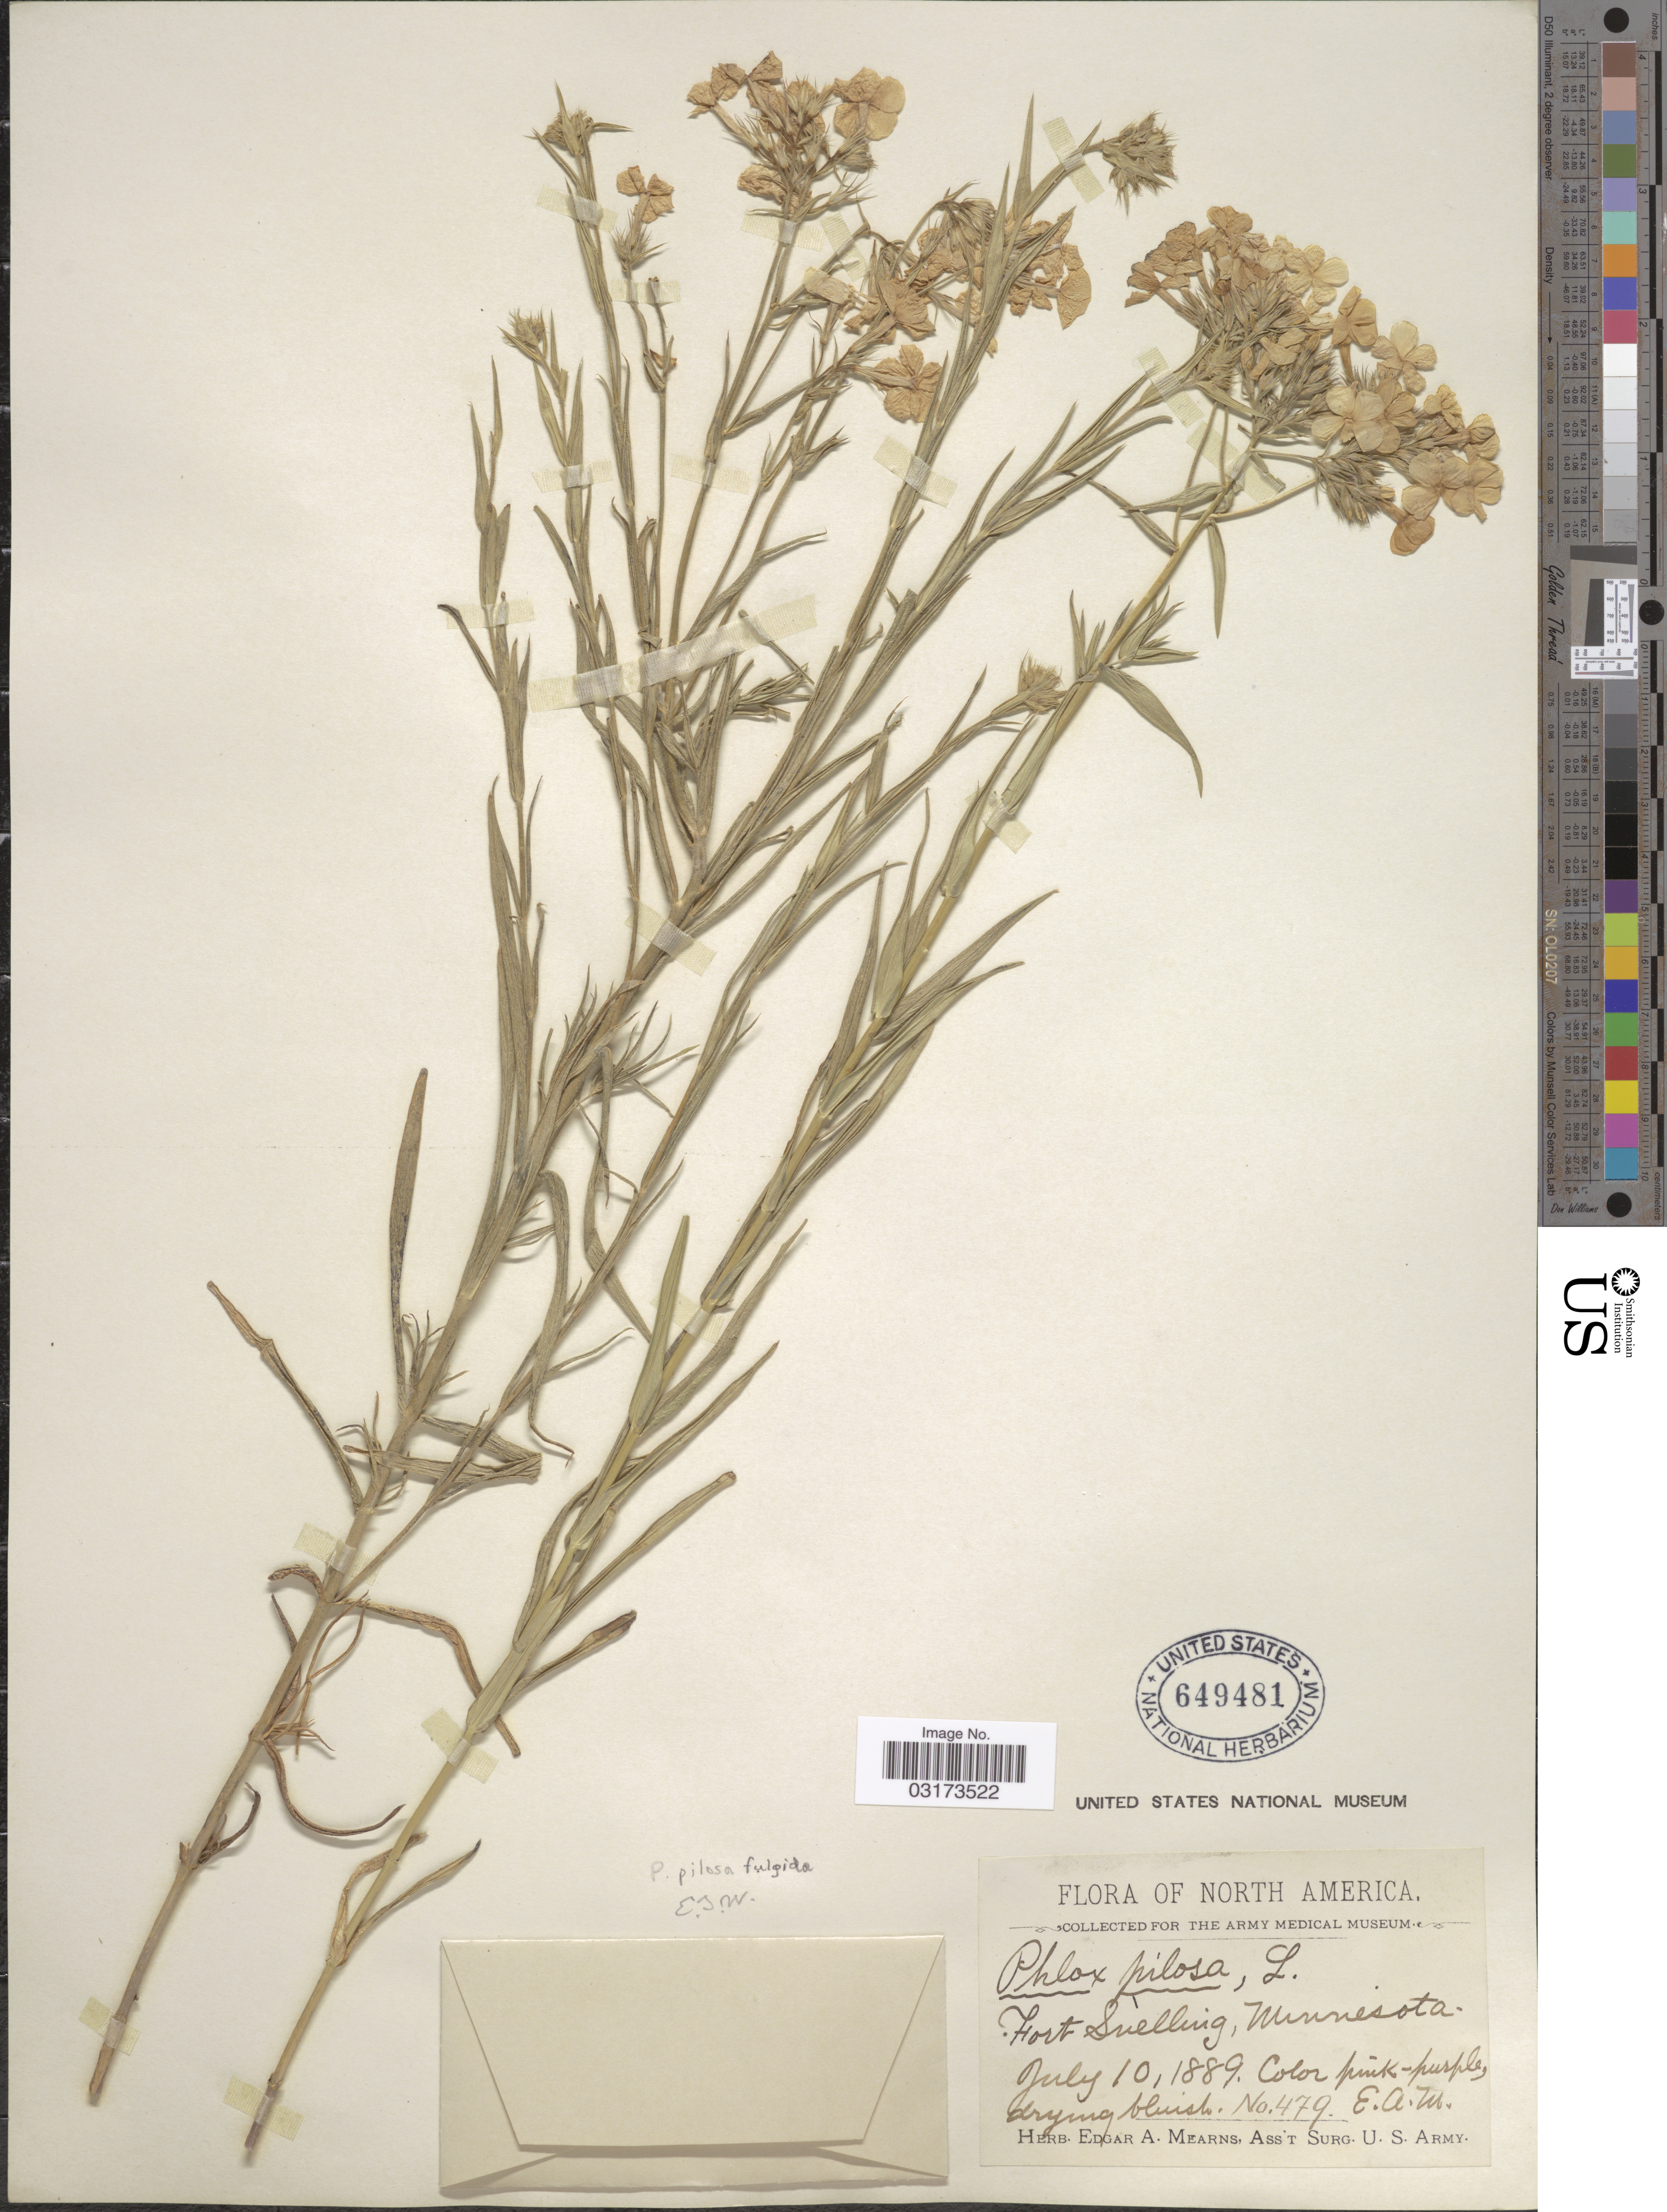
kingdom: Plantae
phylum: Tracheophyta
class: Magnoliopsida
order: Ericales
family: Polemoniaceae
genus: Phlox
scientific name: Phlox pilosa subsp. fulgida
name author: (Wherry) Wherry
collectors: E. A. Mearns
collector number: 479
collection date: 1889-07-10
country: United States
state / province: Minnesota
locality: Fort Snelling.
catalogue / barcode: US 649481